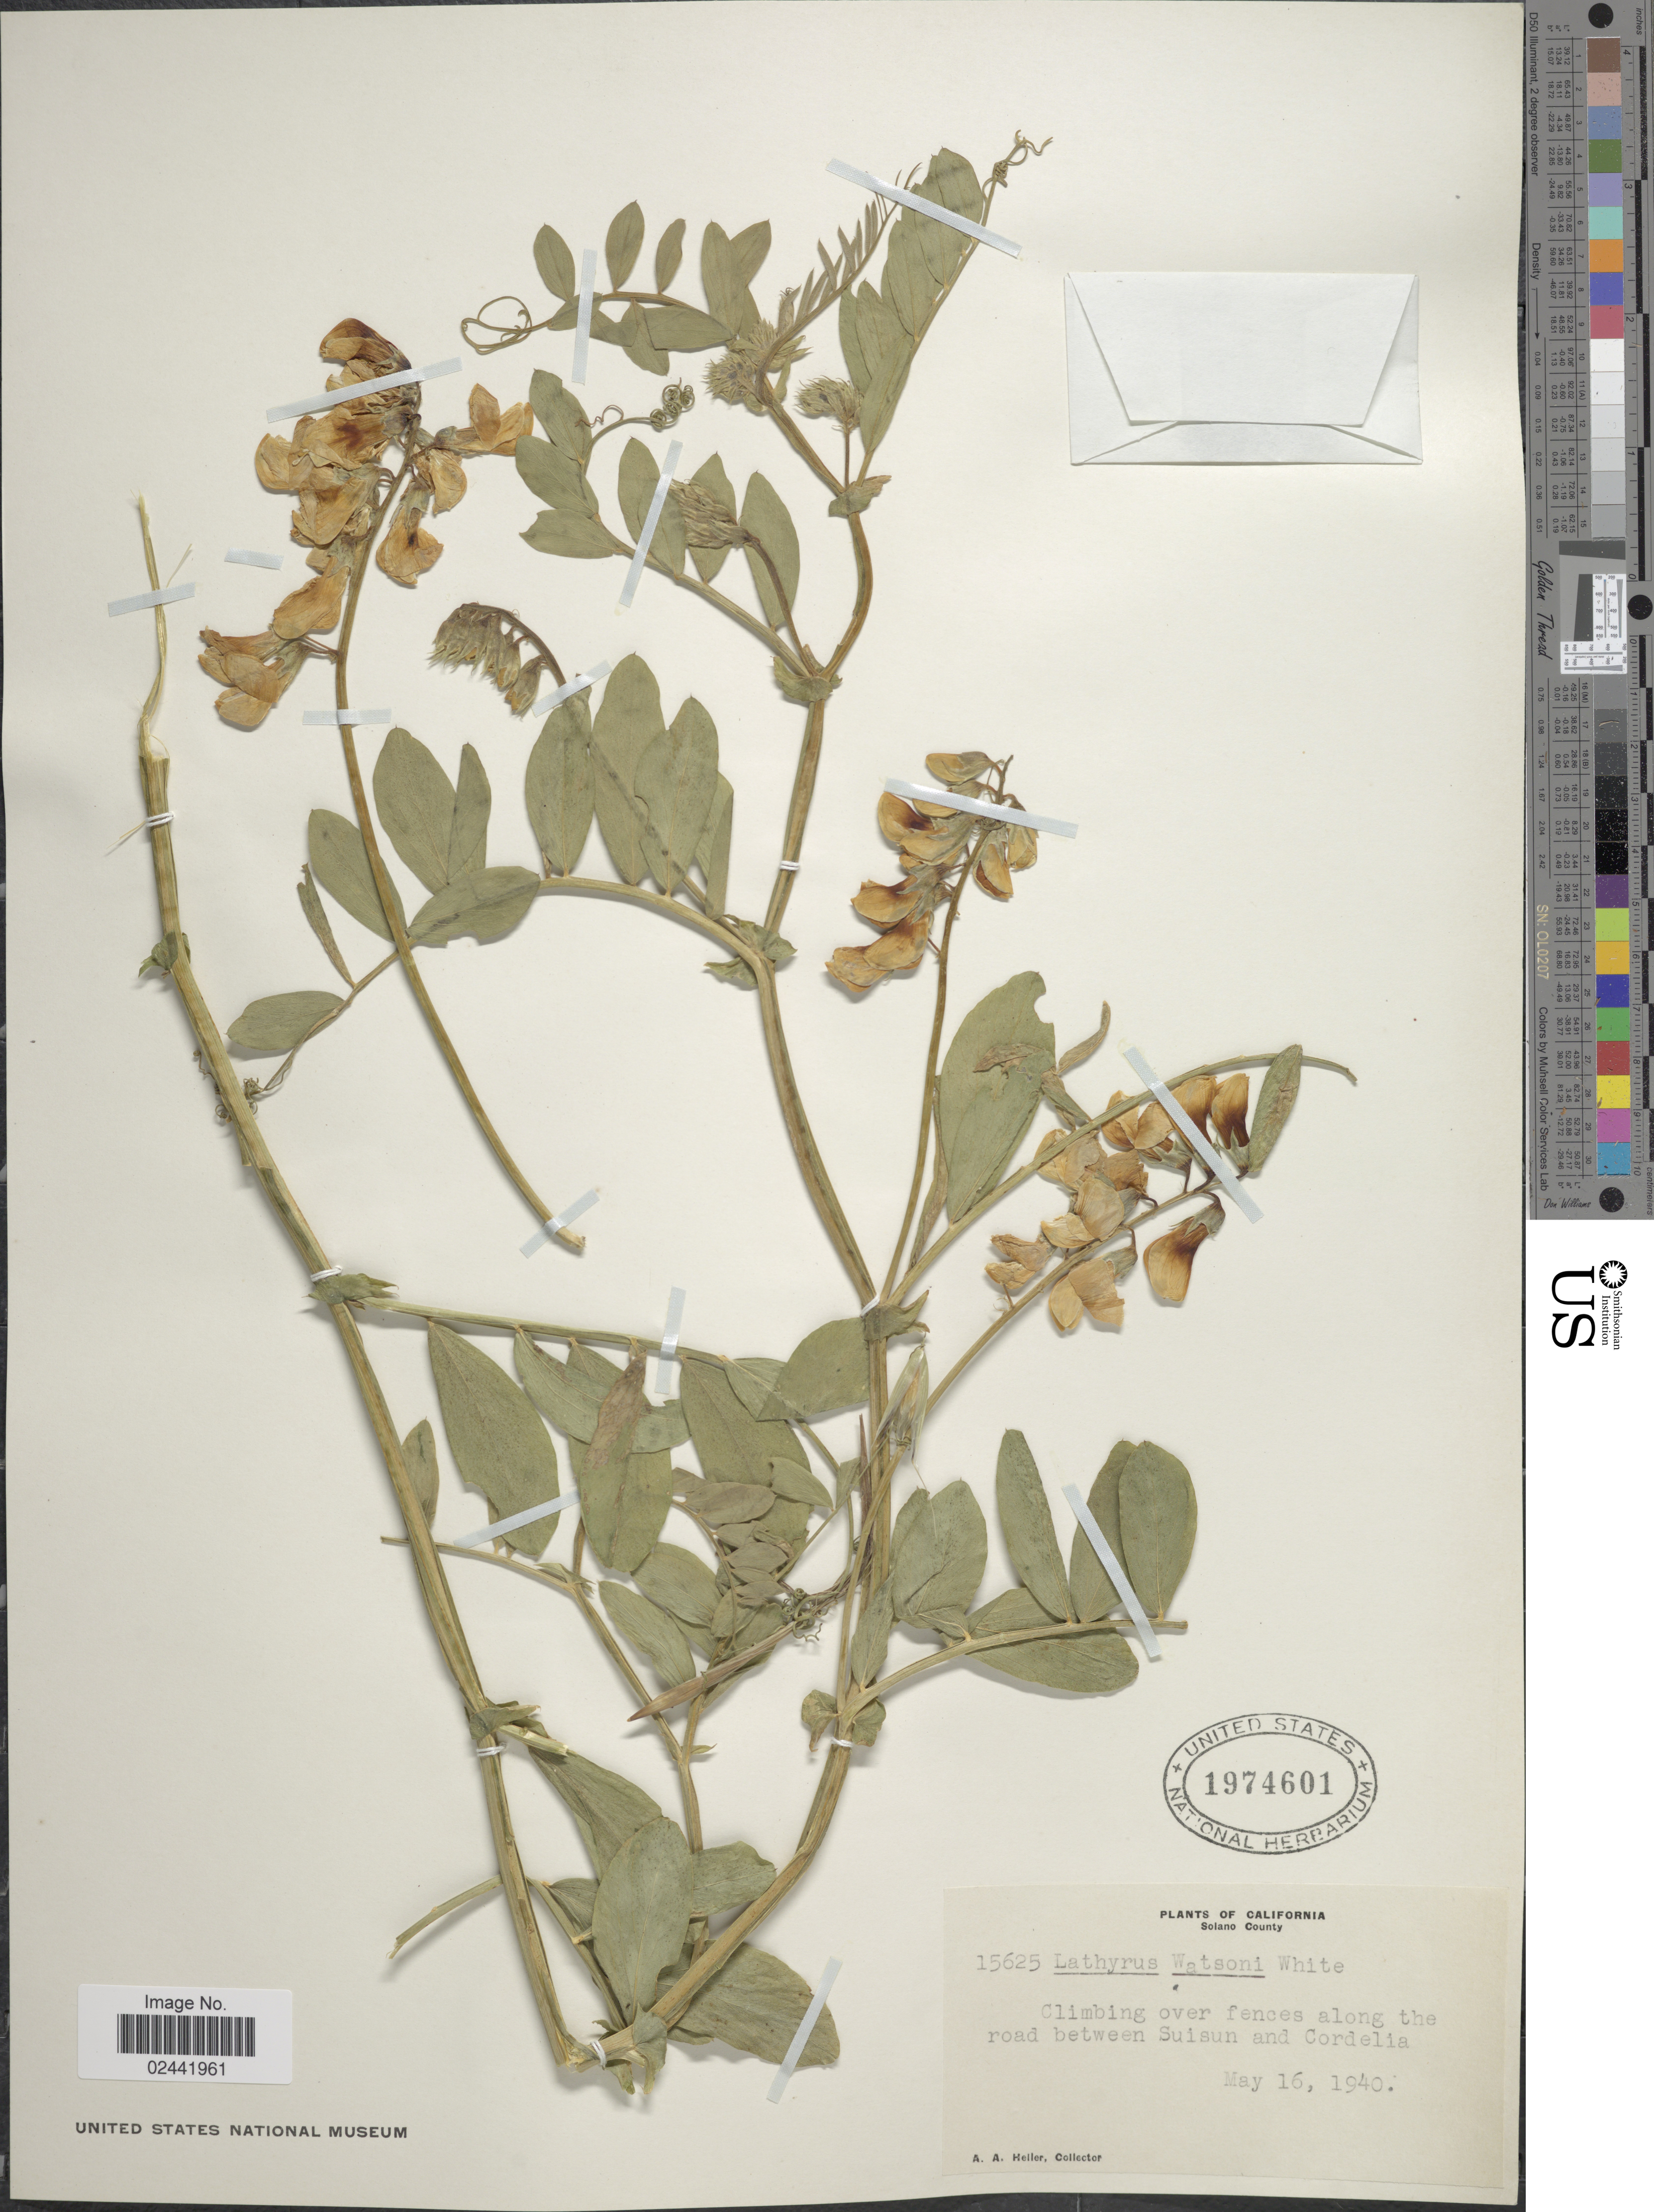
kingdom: Plantae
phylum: Tracheophyta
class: Magnoliopsida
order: Fabales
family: Fabaceae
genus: Lathyrus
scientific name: Lathyrus watsonii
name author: T.G. White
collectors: A. A. Heller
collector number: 15625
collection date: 1940-05-16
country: United States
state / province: California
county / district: Solano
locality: Solano County. Climbing over fences along the road between Suisun and Cordelia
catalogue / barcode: US 1974601